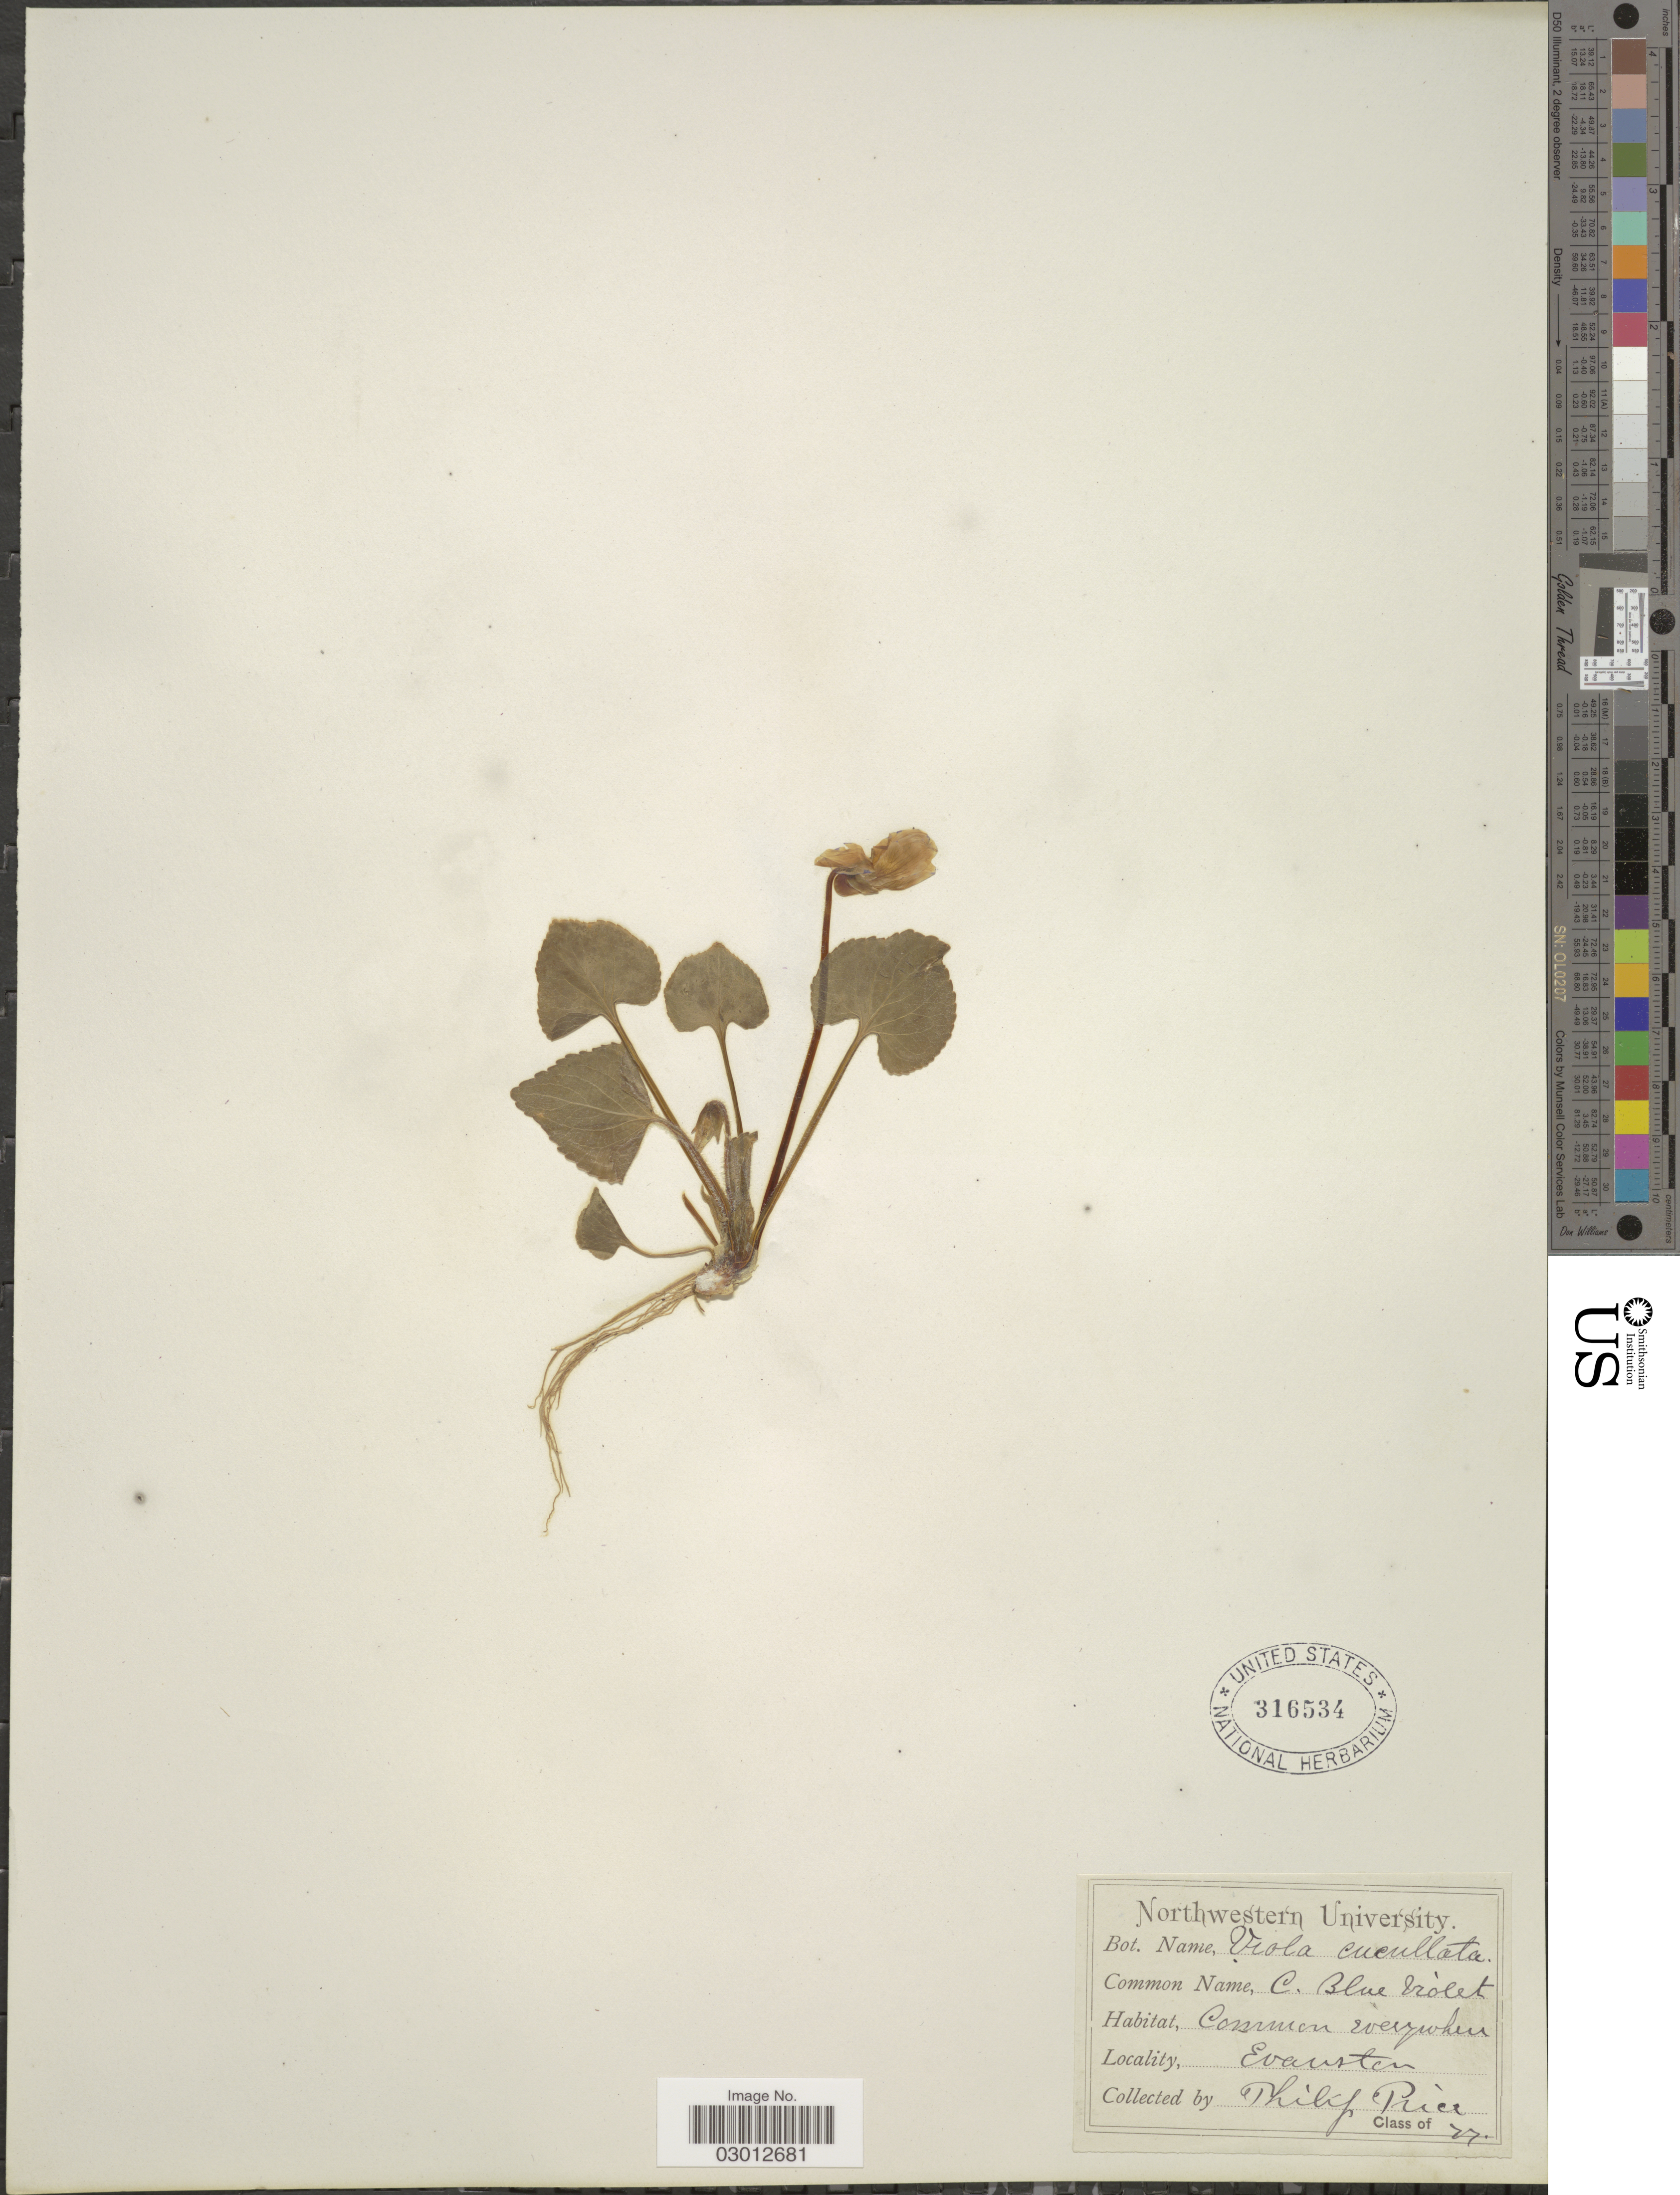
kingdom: Plantae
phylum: Tracheophyta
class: Magnoliopsida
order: Malpighiales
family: Violaceae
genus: Viola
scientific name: Viola papilionacea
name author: Pursh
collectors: P. Price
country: United States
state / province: Illinois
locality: Evanston.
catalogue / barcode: US 316534